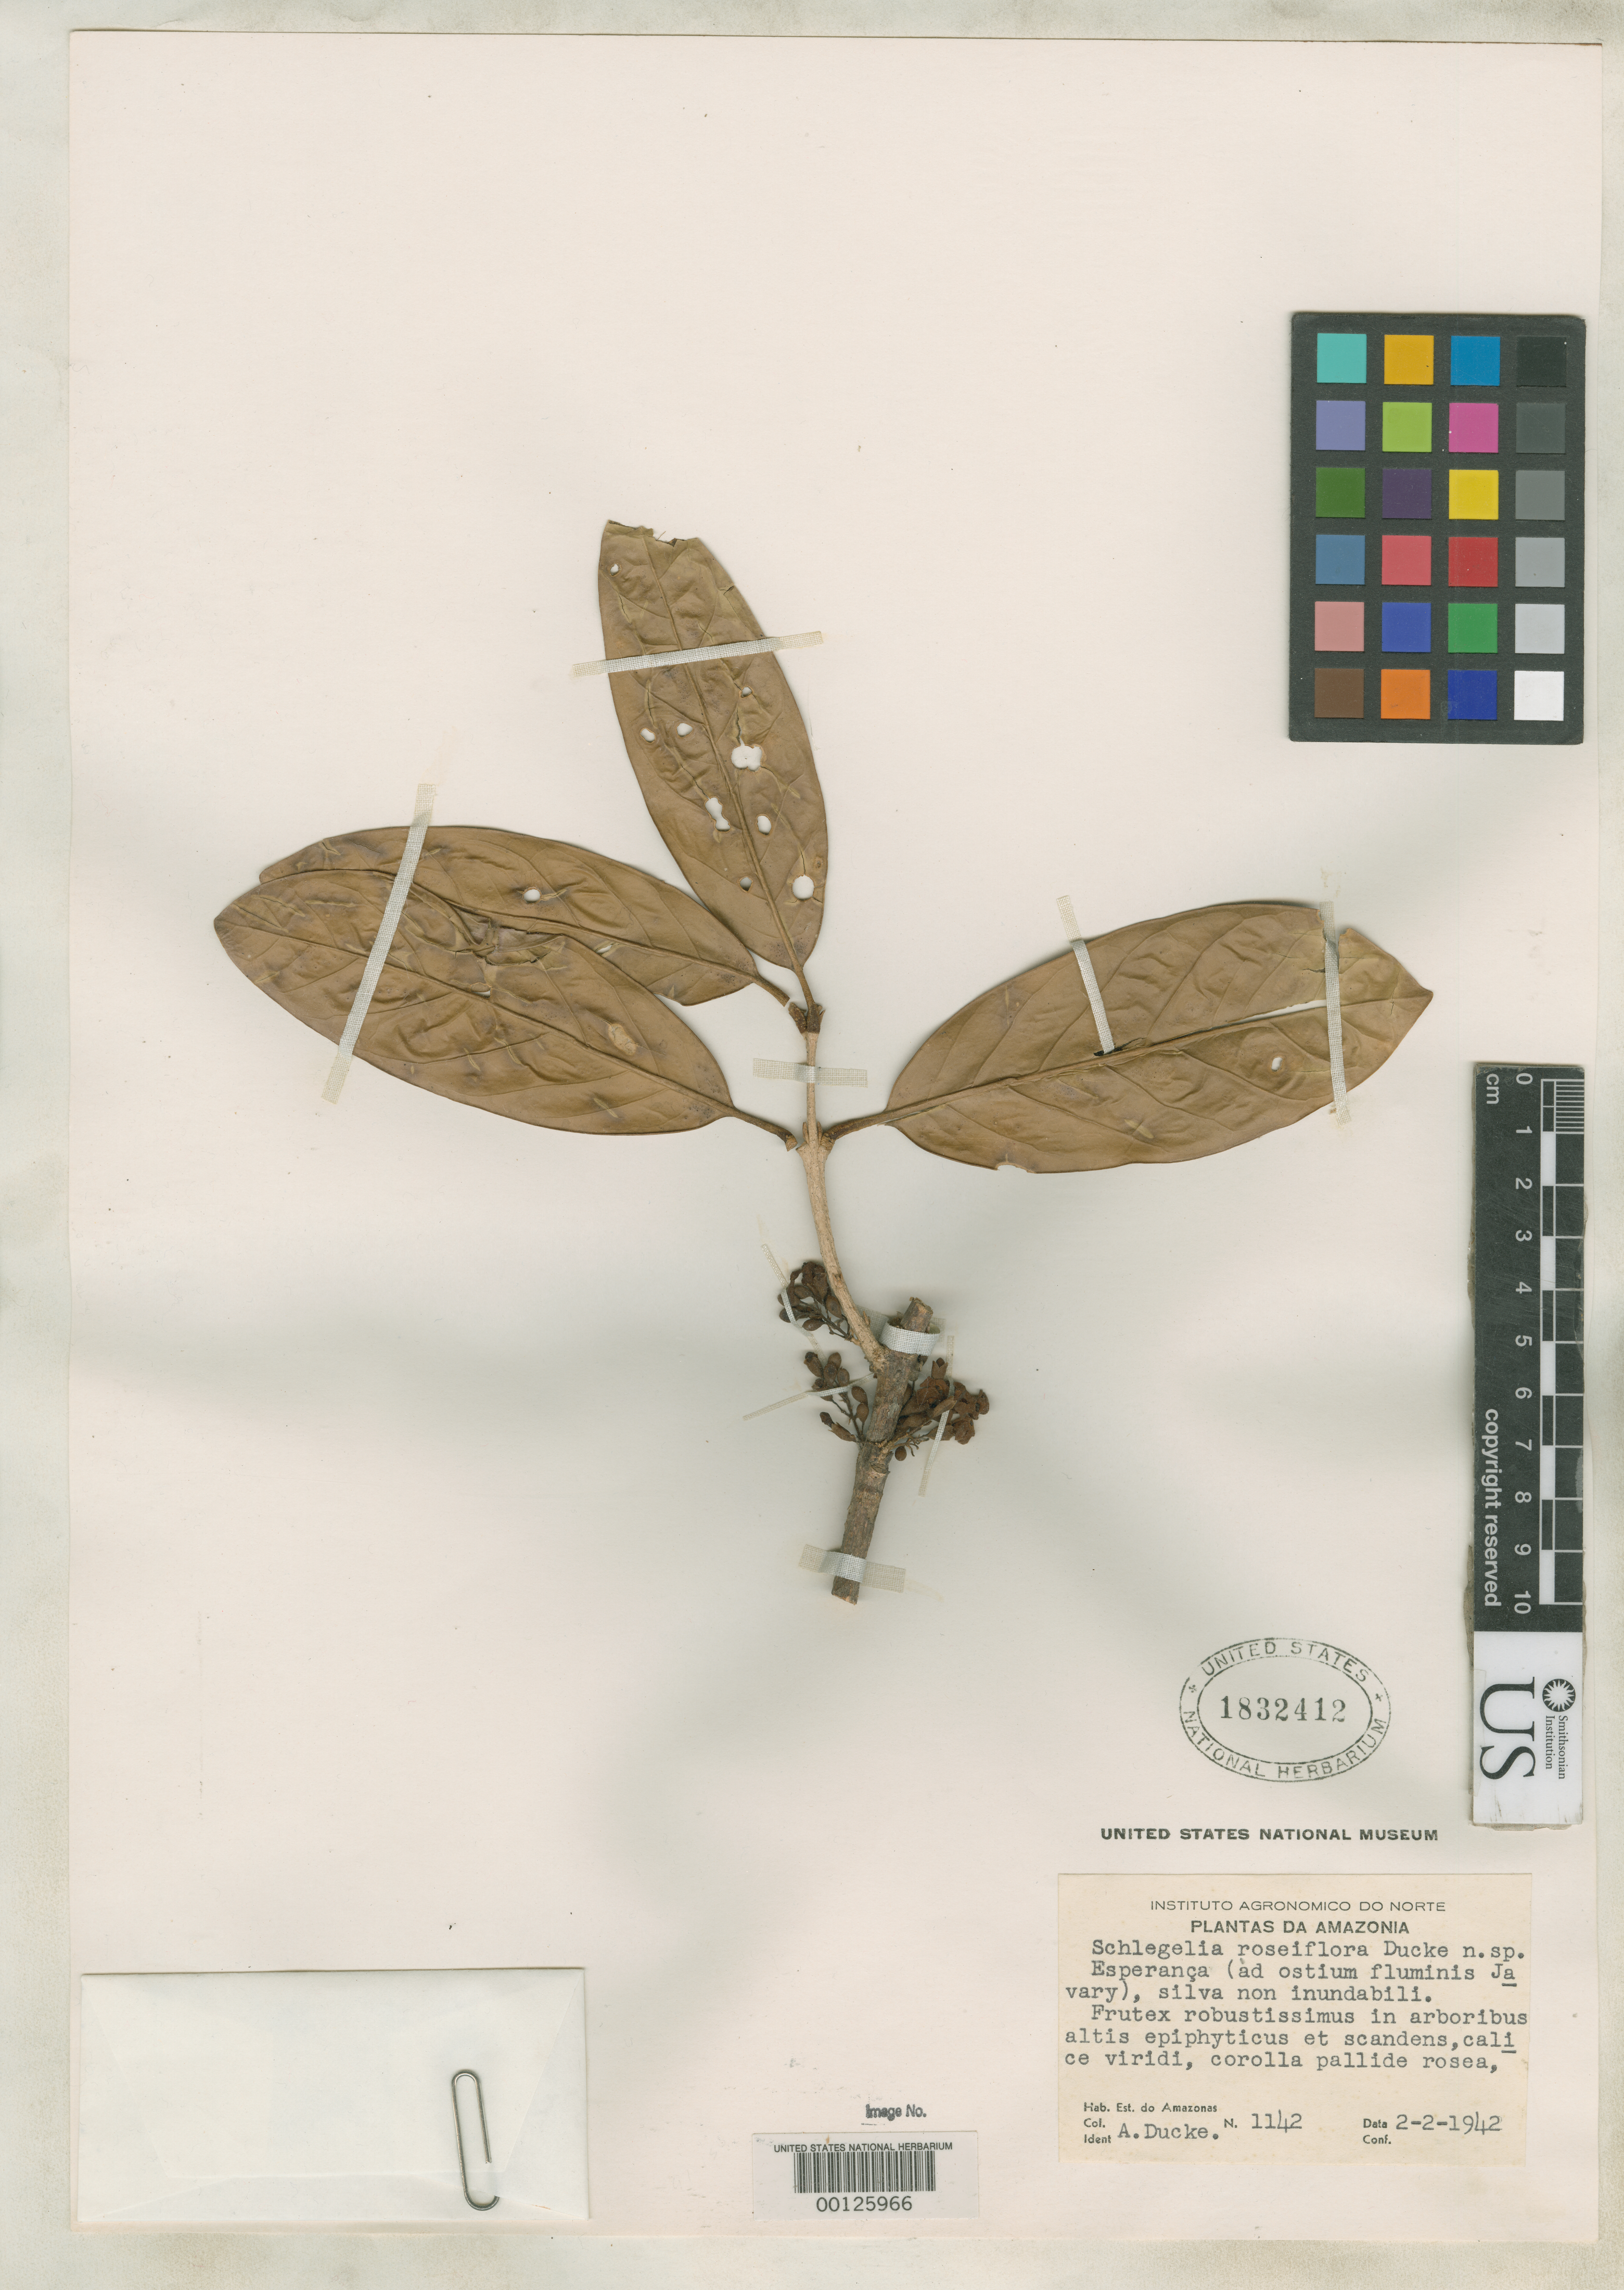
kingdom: Plantae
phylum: Tracheophyta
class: Magnoliopsida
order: Lamiales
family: Schlegeliaceae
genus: Schlegelia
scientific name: Schlegelia roseiflora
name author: Ducke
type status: Type Collection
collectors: A. Ducke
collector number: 1142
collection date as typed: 02 Feb 1942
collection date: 1942-02-02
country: Brazil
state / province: Amazonas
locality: Esperanca, ad ostium fluminis Javary.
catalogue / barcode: US 1832412